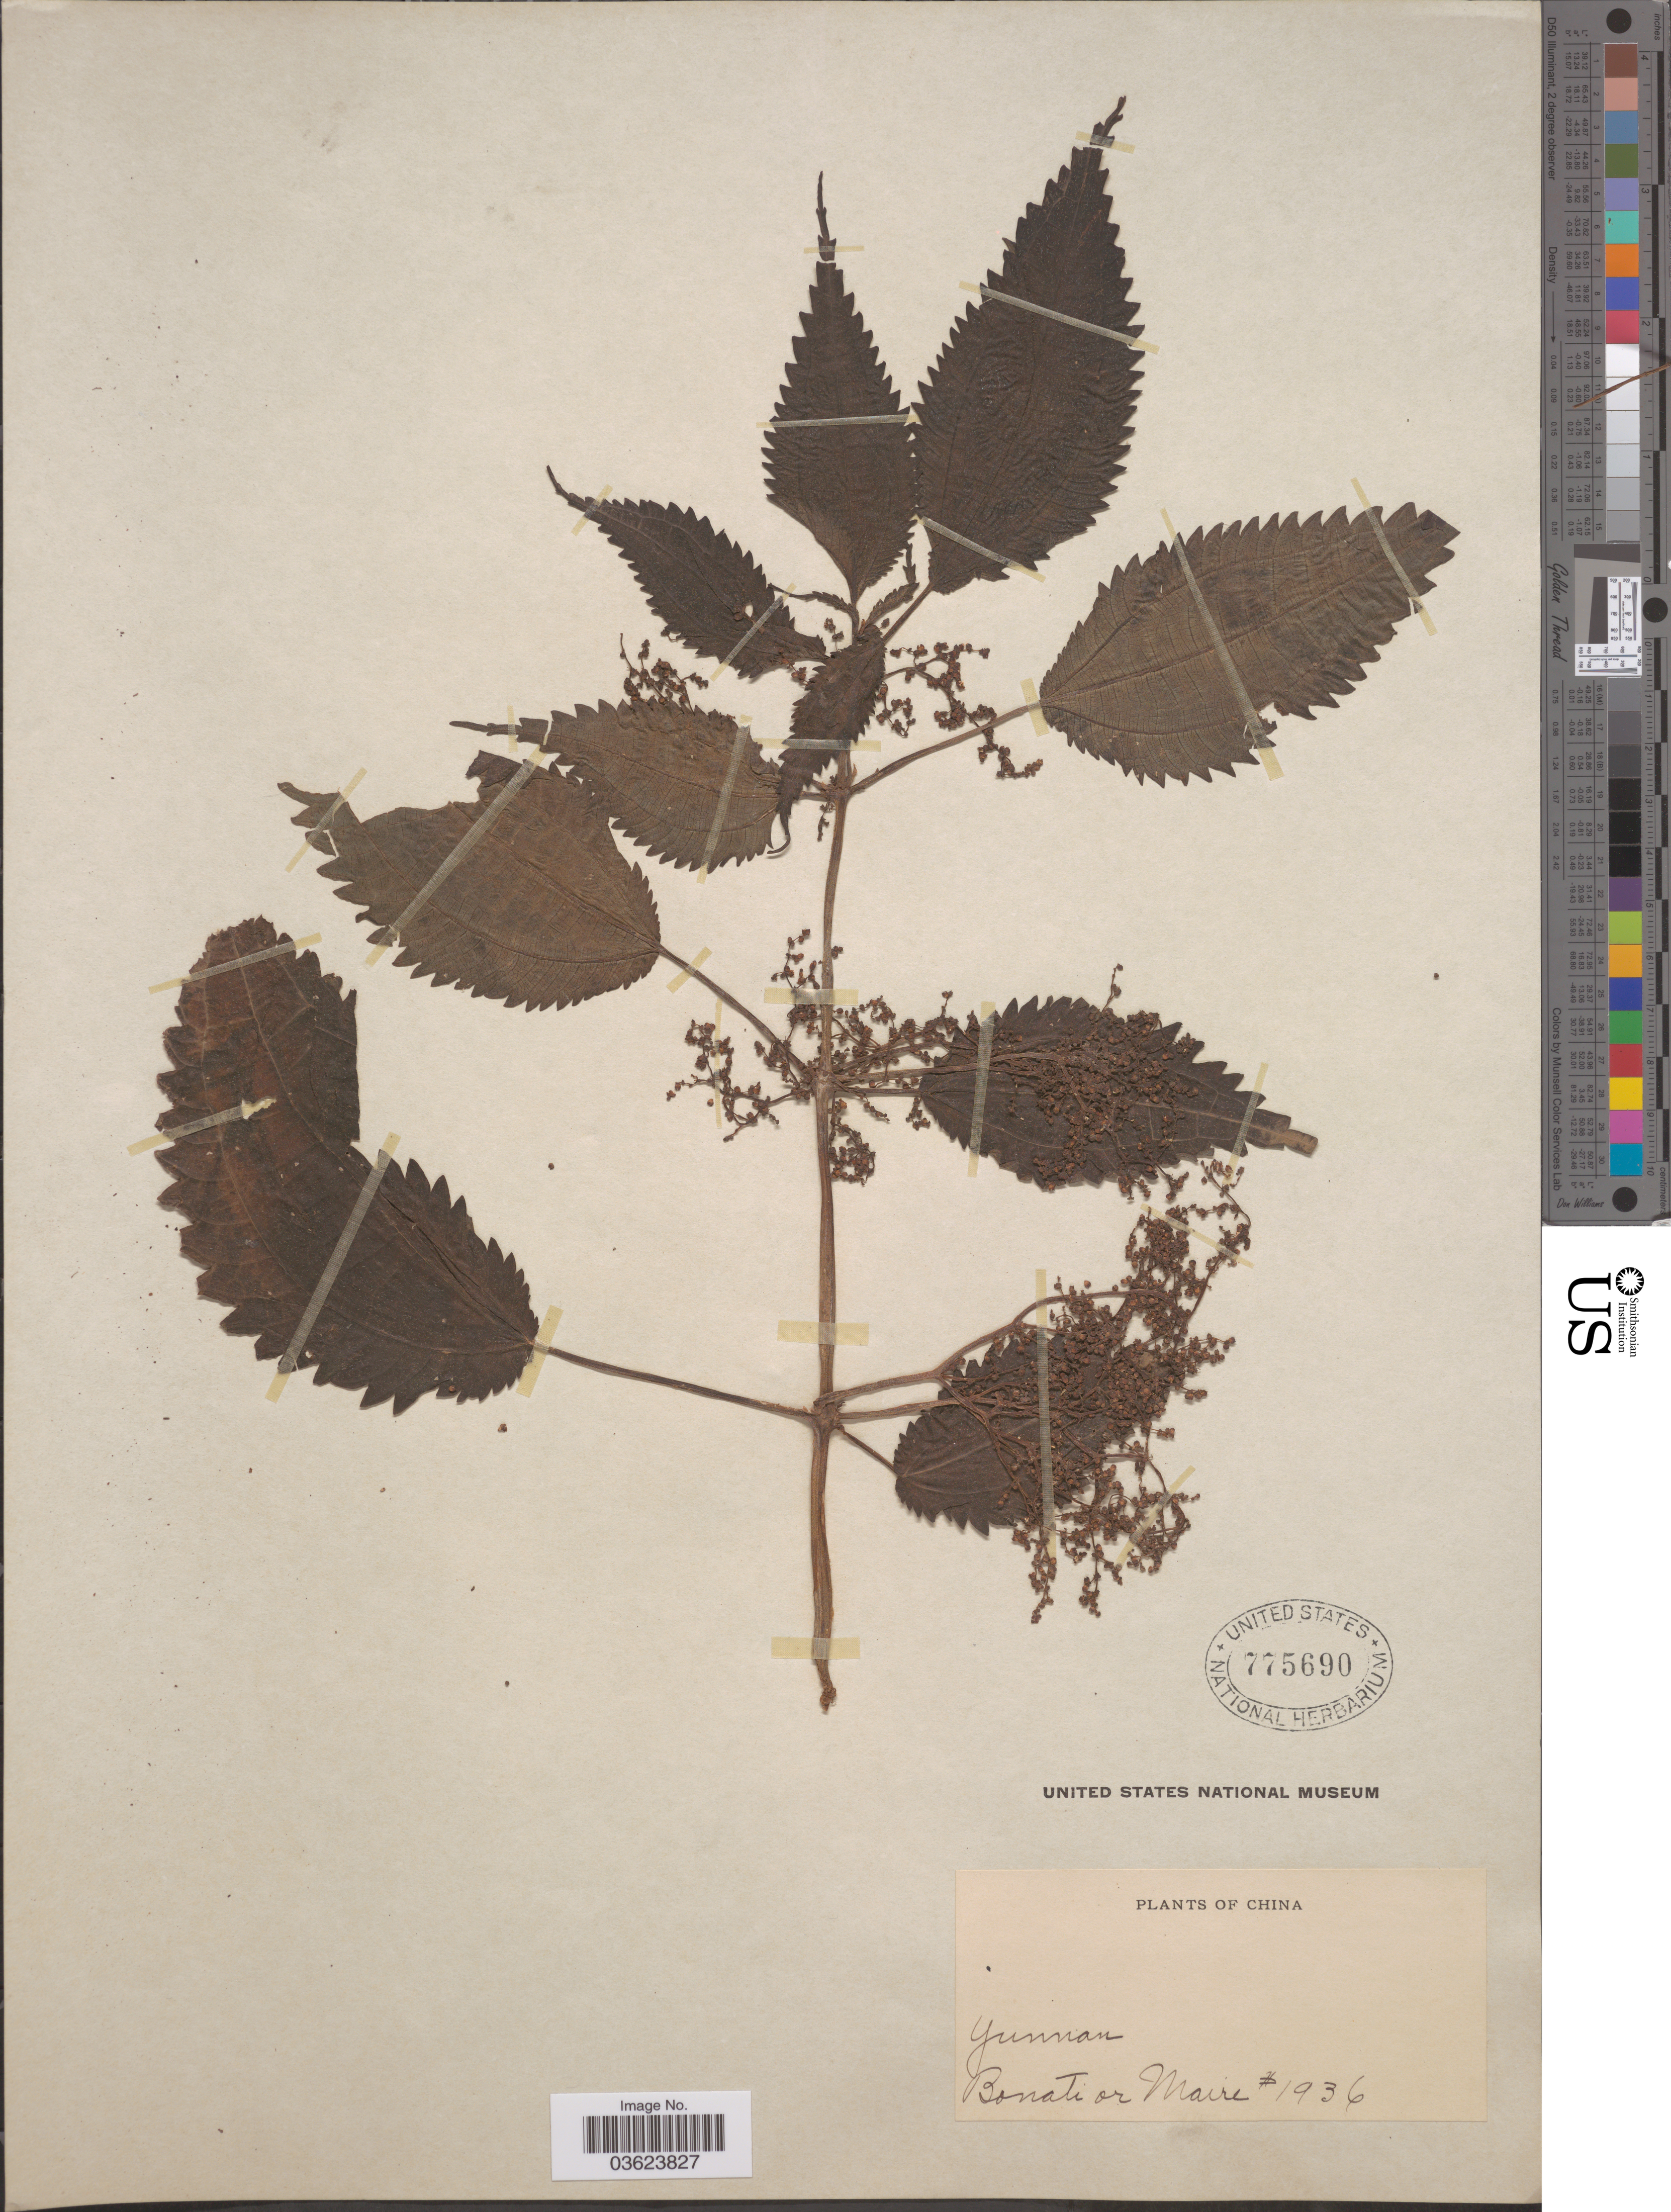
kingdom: Plantae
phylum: Tracheophyta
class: Magnoliopsida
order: Rosales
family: Urticaceae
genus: Pilea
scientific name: Pilea sp.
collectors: -. Bonati & Maire, --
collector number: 1936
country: China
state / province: Yunnan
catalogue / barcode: US 775690